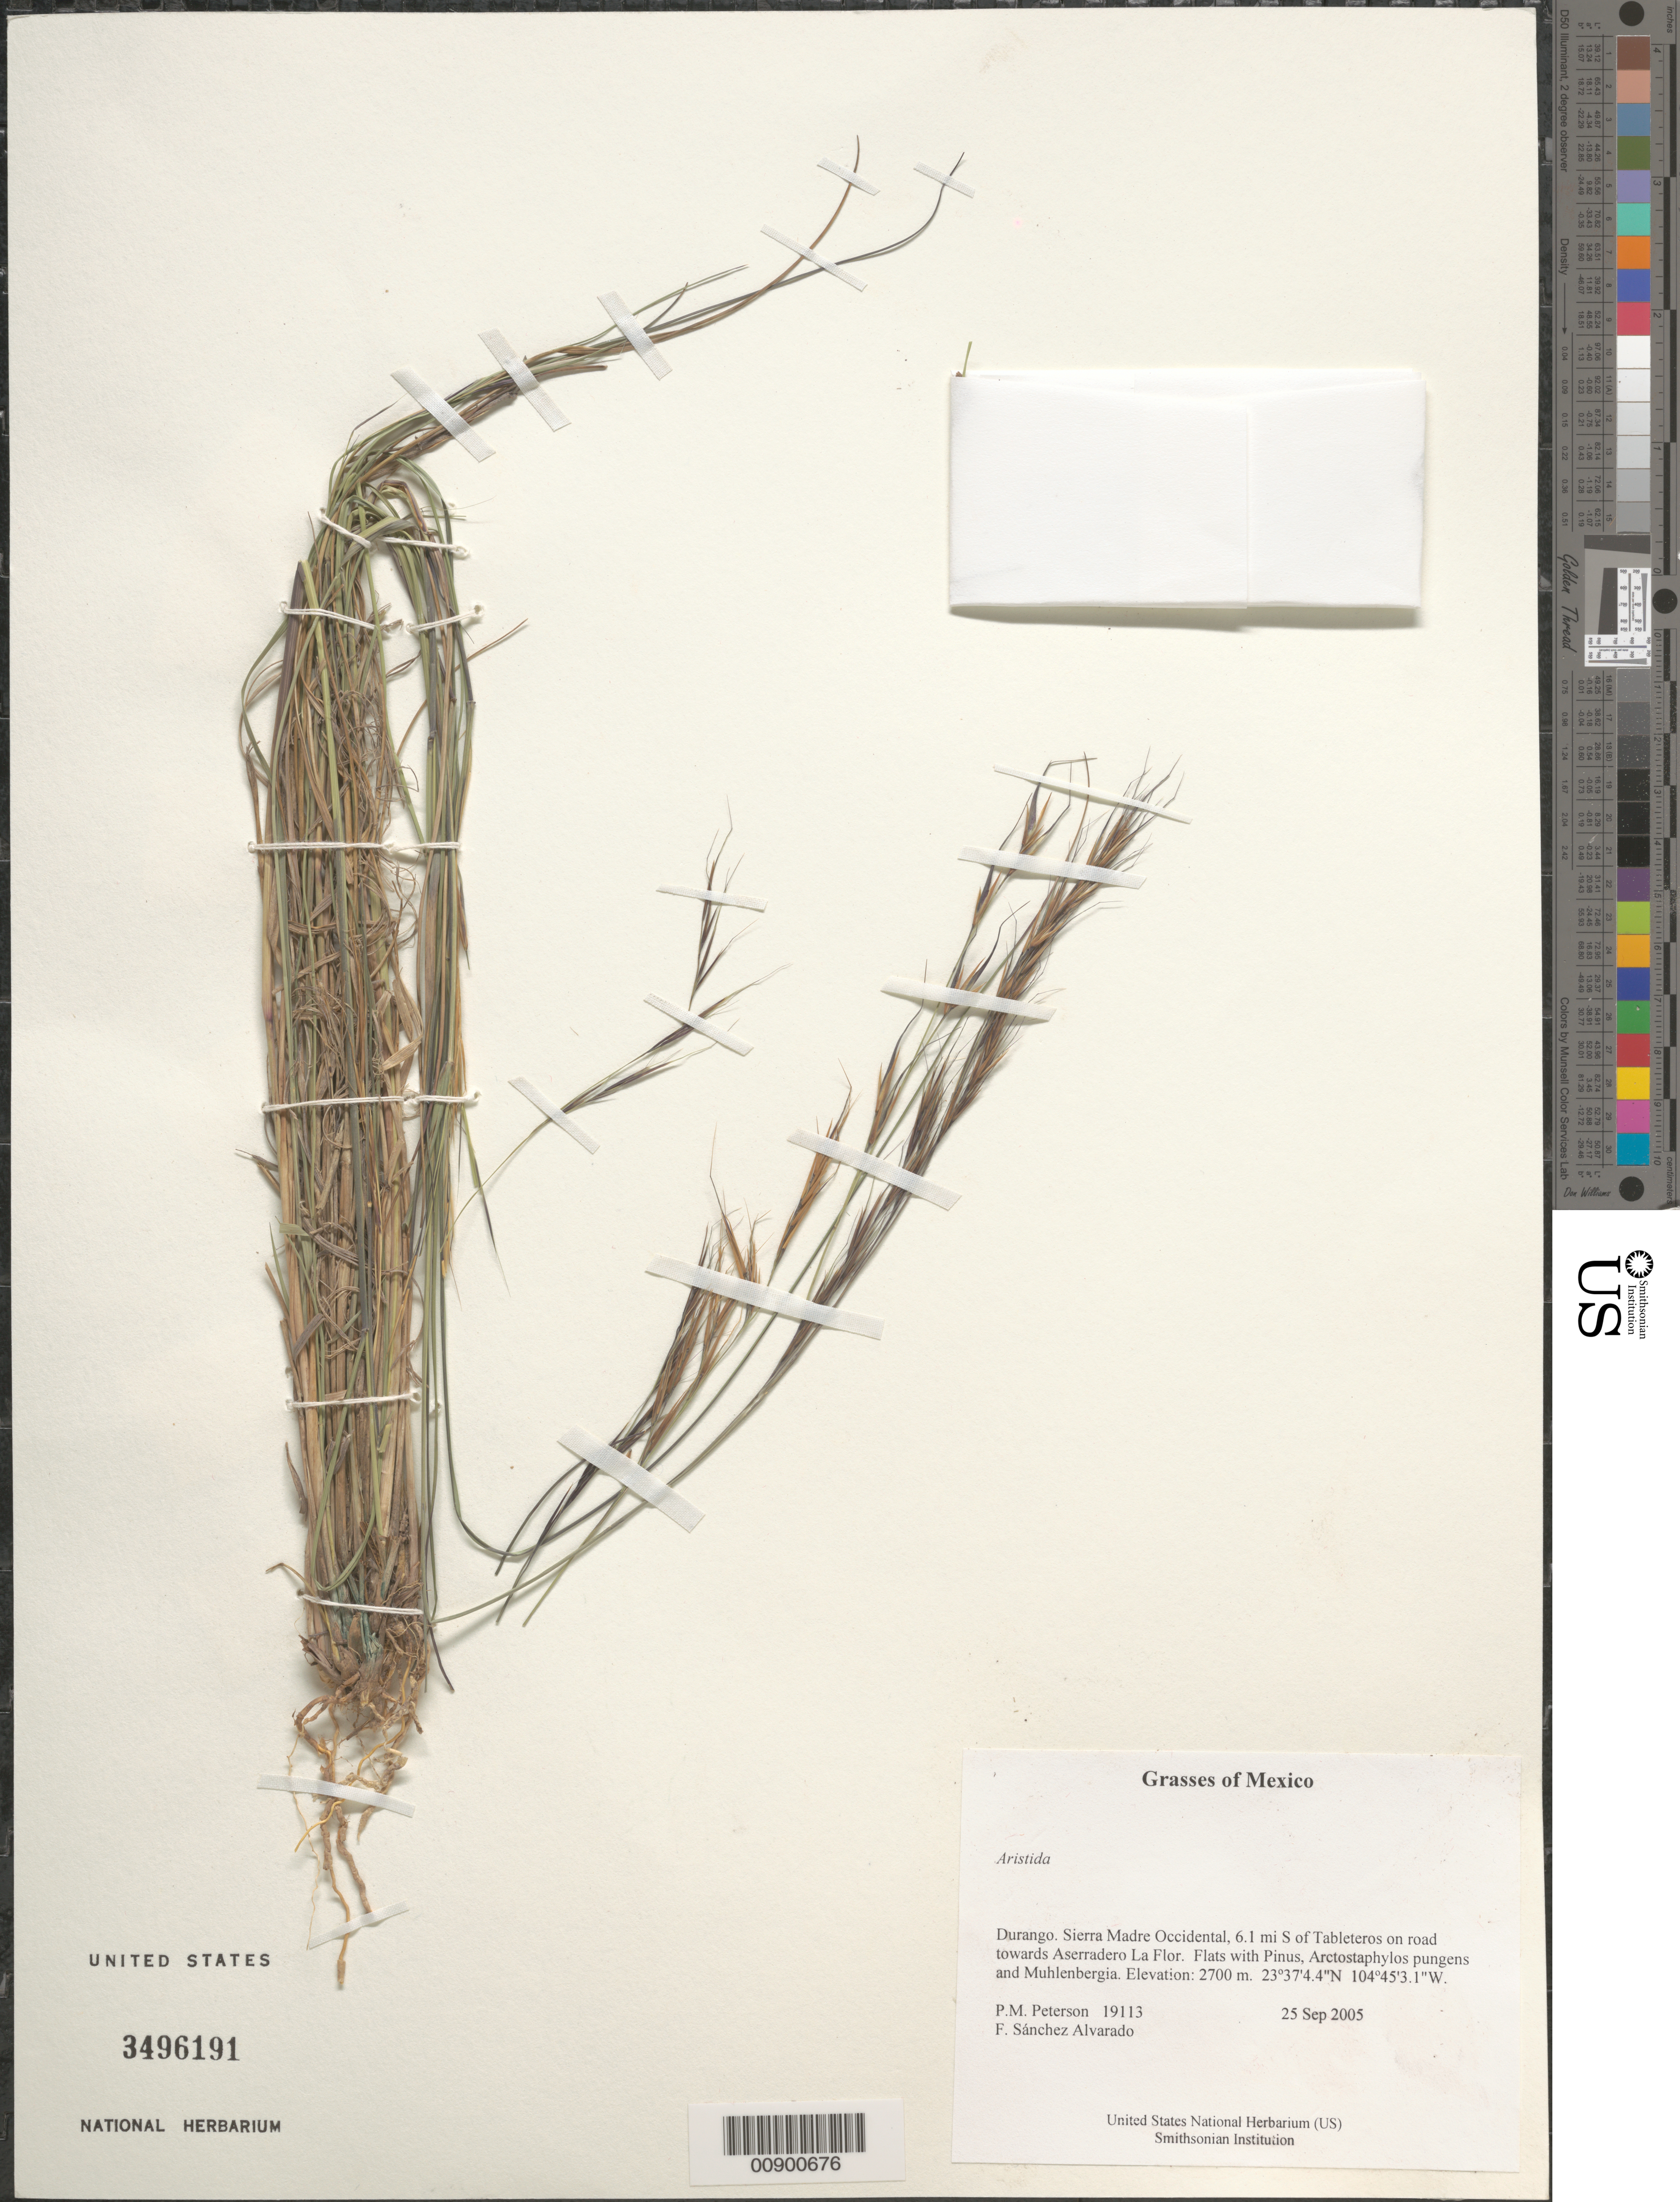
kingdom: Plantae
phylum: Tracheophyta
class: Liliopsida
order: Poales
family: Poaceae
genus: Aristida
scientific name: Aristida sp.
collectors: P. M. Peterson & F. Sánchez Alvarado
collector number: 19113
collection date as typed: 25 Sep 2005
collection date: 2005-09-25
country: Mexico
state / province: Durango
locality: Sierra Madre Occidental, 6.1 mi S of Tableteros on road towards Aserradero La Flor. Flats with Pinus, Arctostaphylos pungens and Muhlenbergia.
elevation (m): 2700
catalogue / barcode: US 3496191